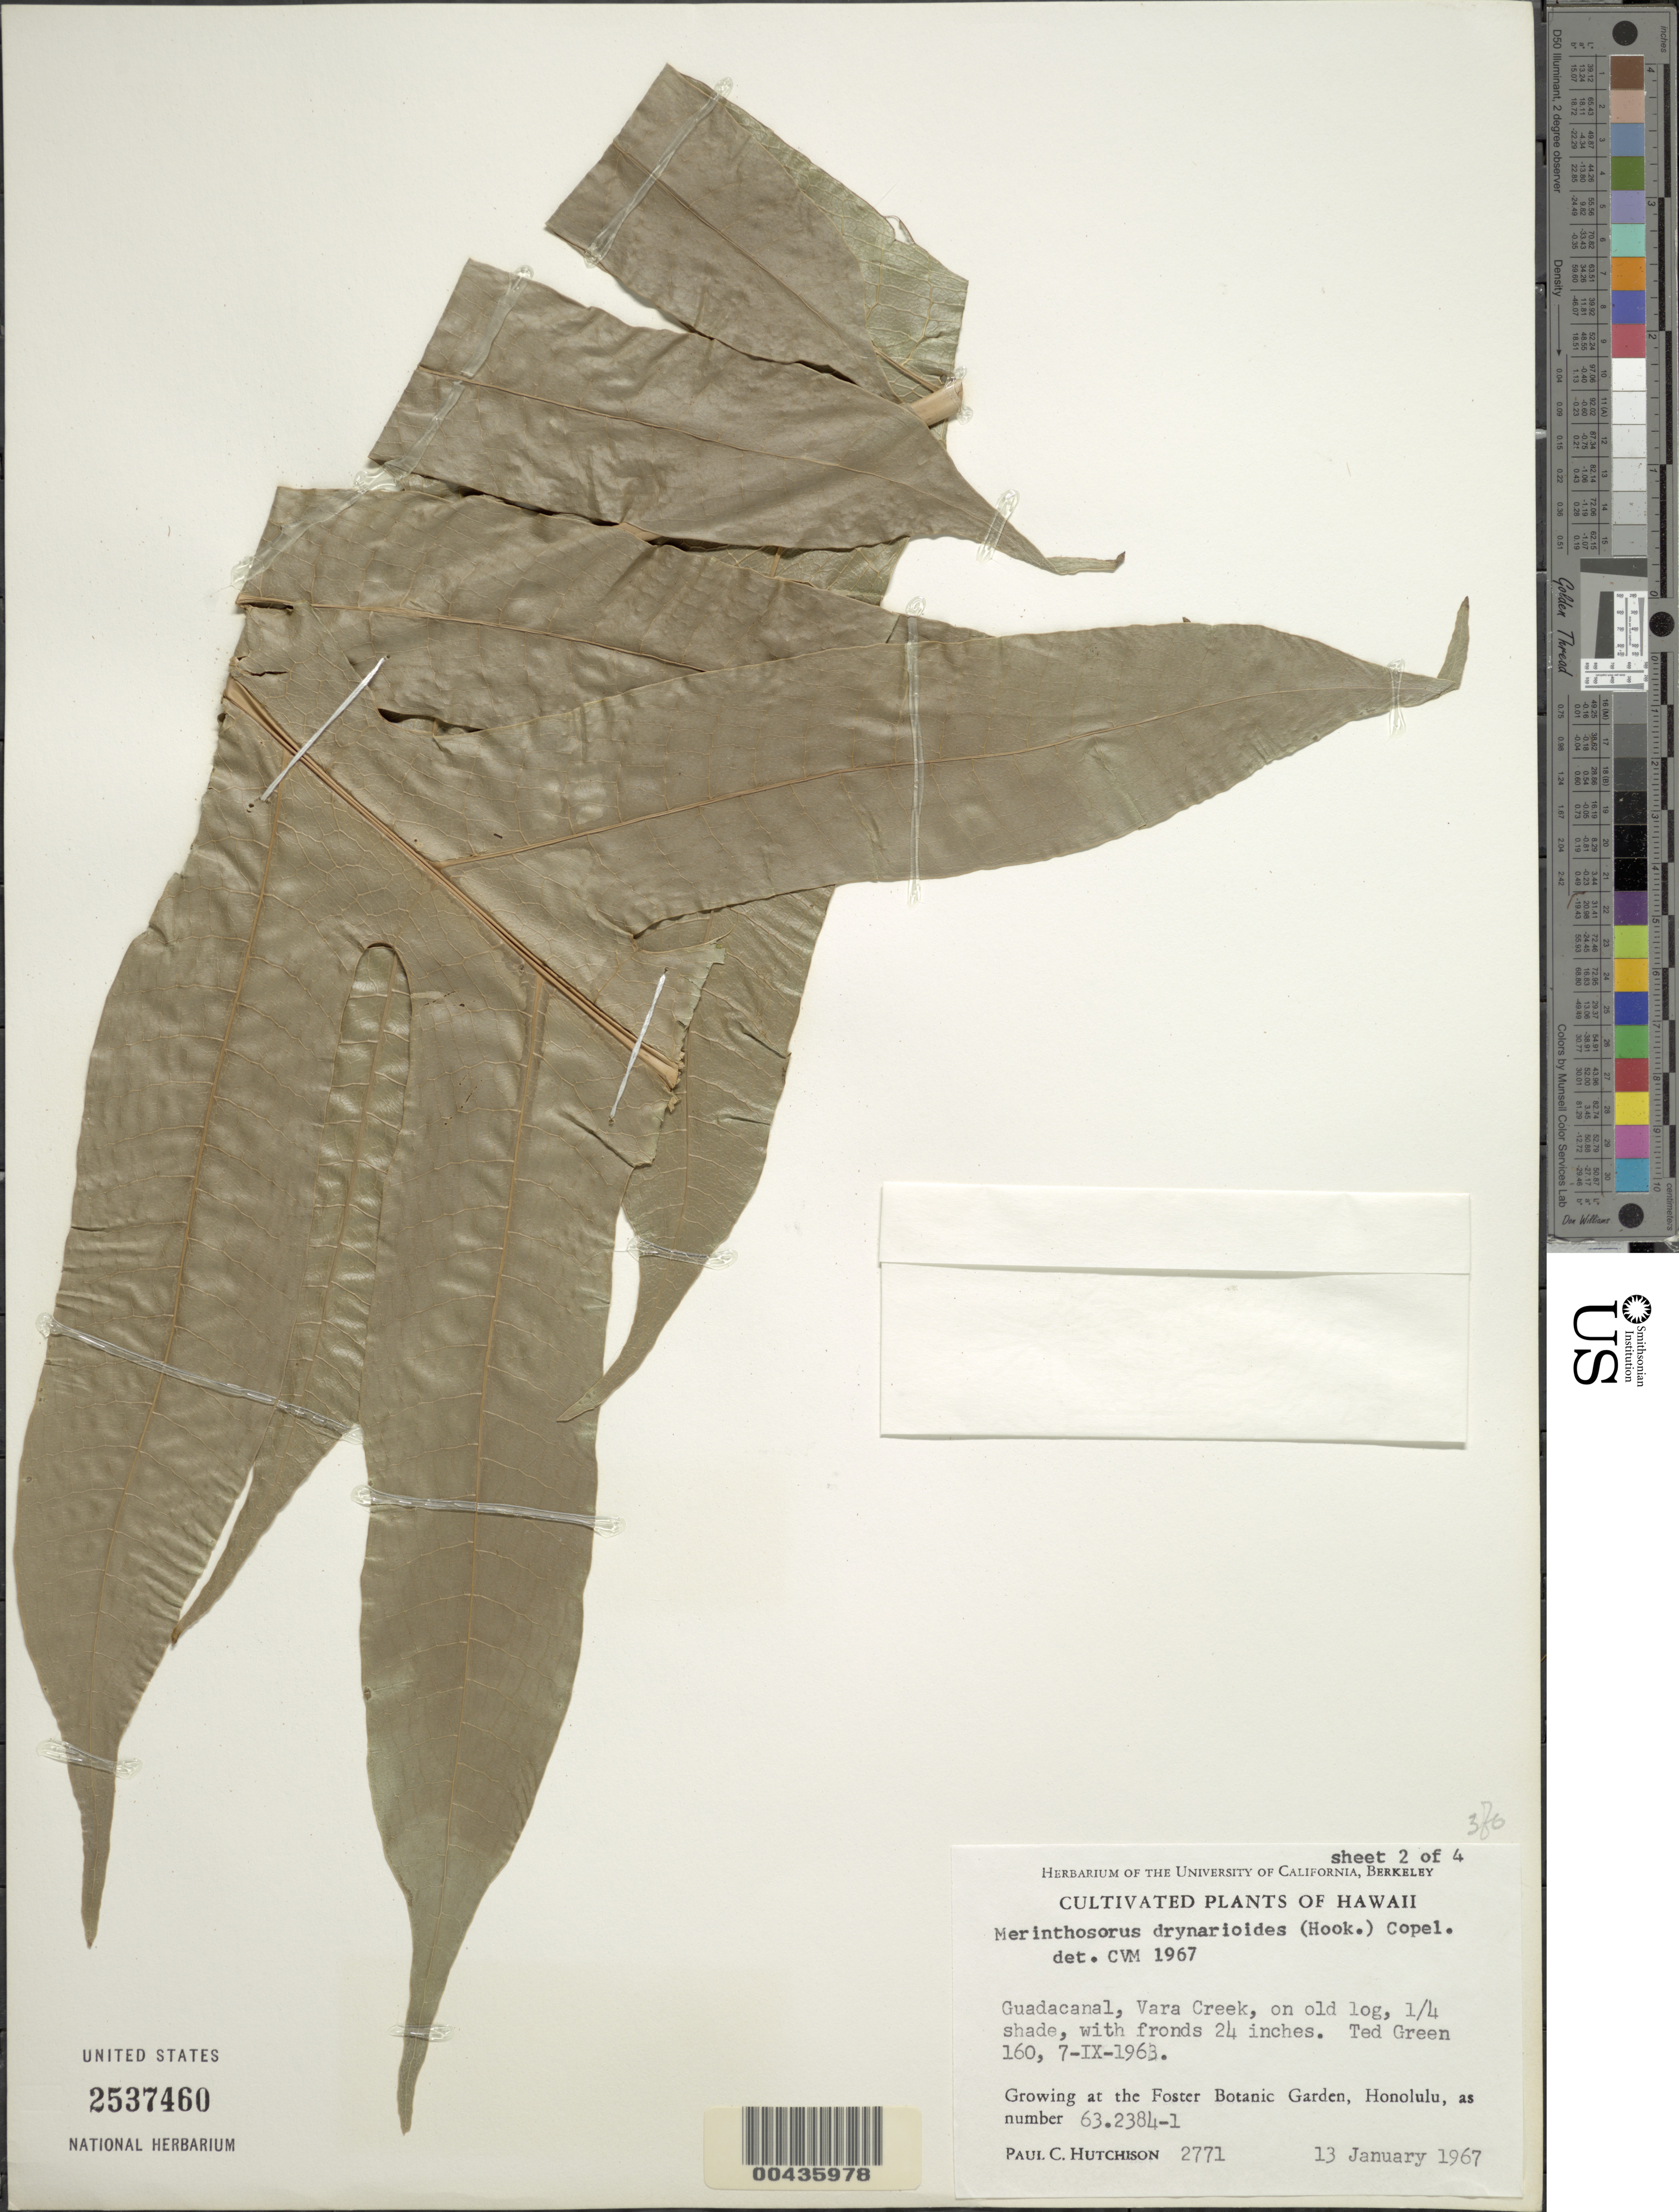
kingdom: Plantae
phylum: Tracheophyta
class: Polypodiopsida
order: Polypodiales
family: Polypodiaceae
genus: Aglaomorpha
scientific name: Aglaomorpha drynarioides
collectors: P. C. Hutchison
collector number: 2771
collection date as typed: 13 Jan 1967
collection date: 1967-01-13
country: United States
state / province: Hawaii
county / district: Honolulu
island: Oahu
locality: Guadacanal, Vara Creek; Foster Botanic Garden, Honolulu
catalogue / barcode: US 2537460